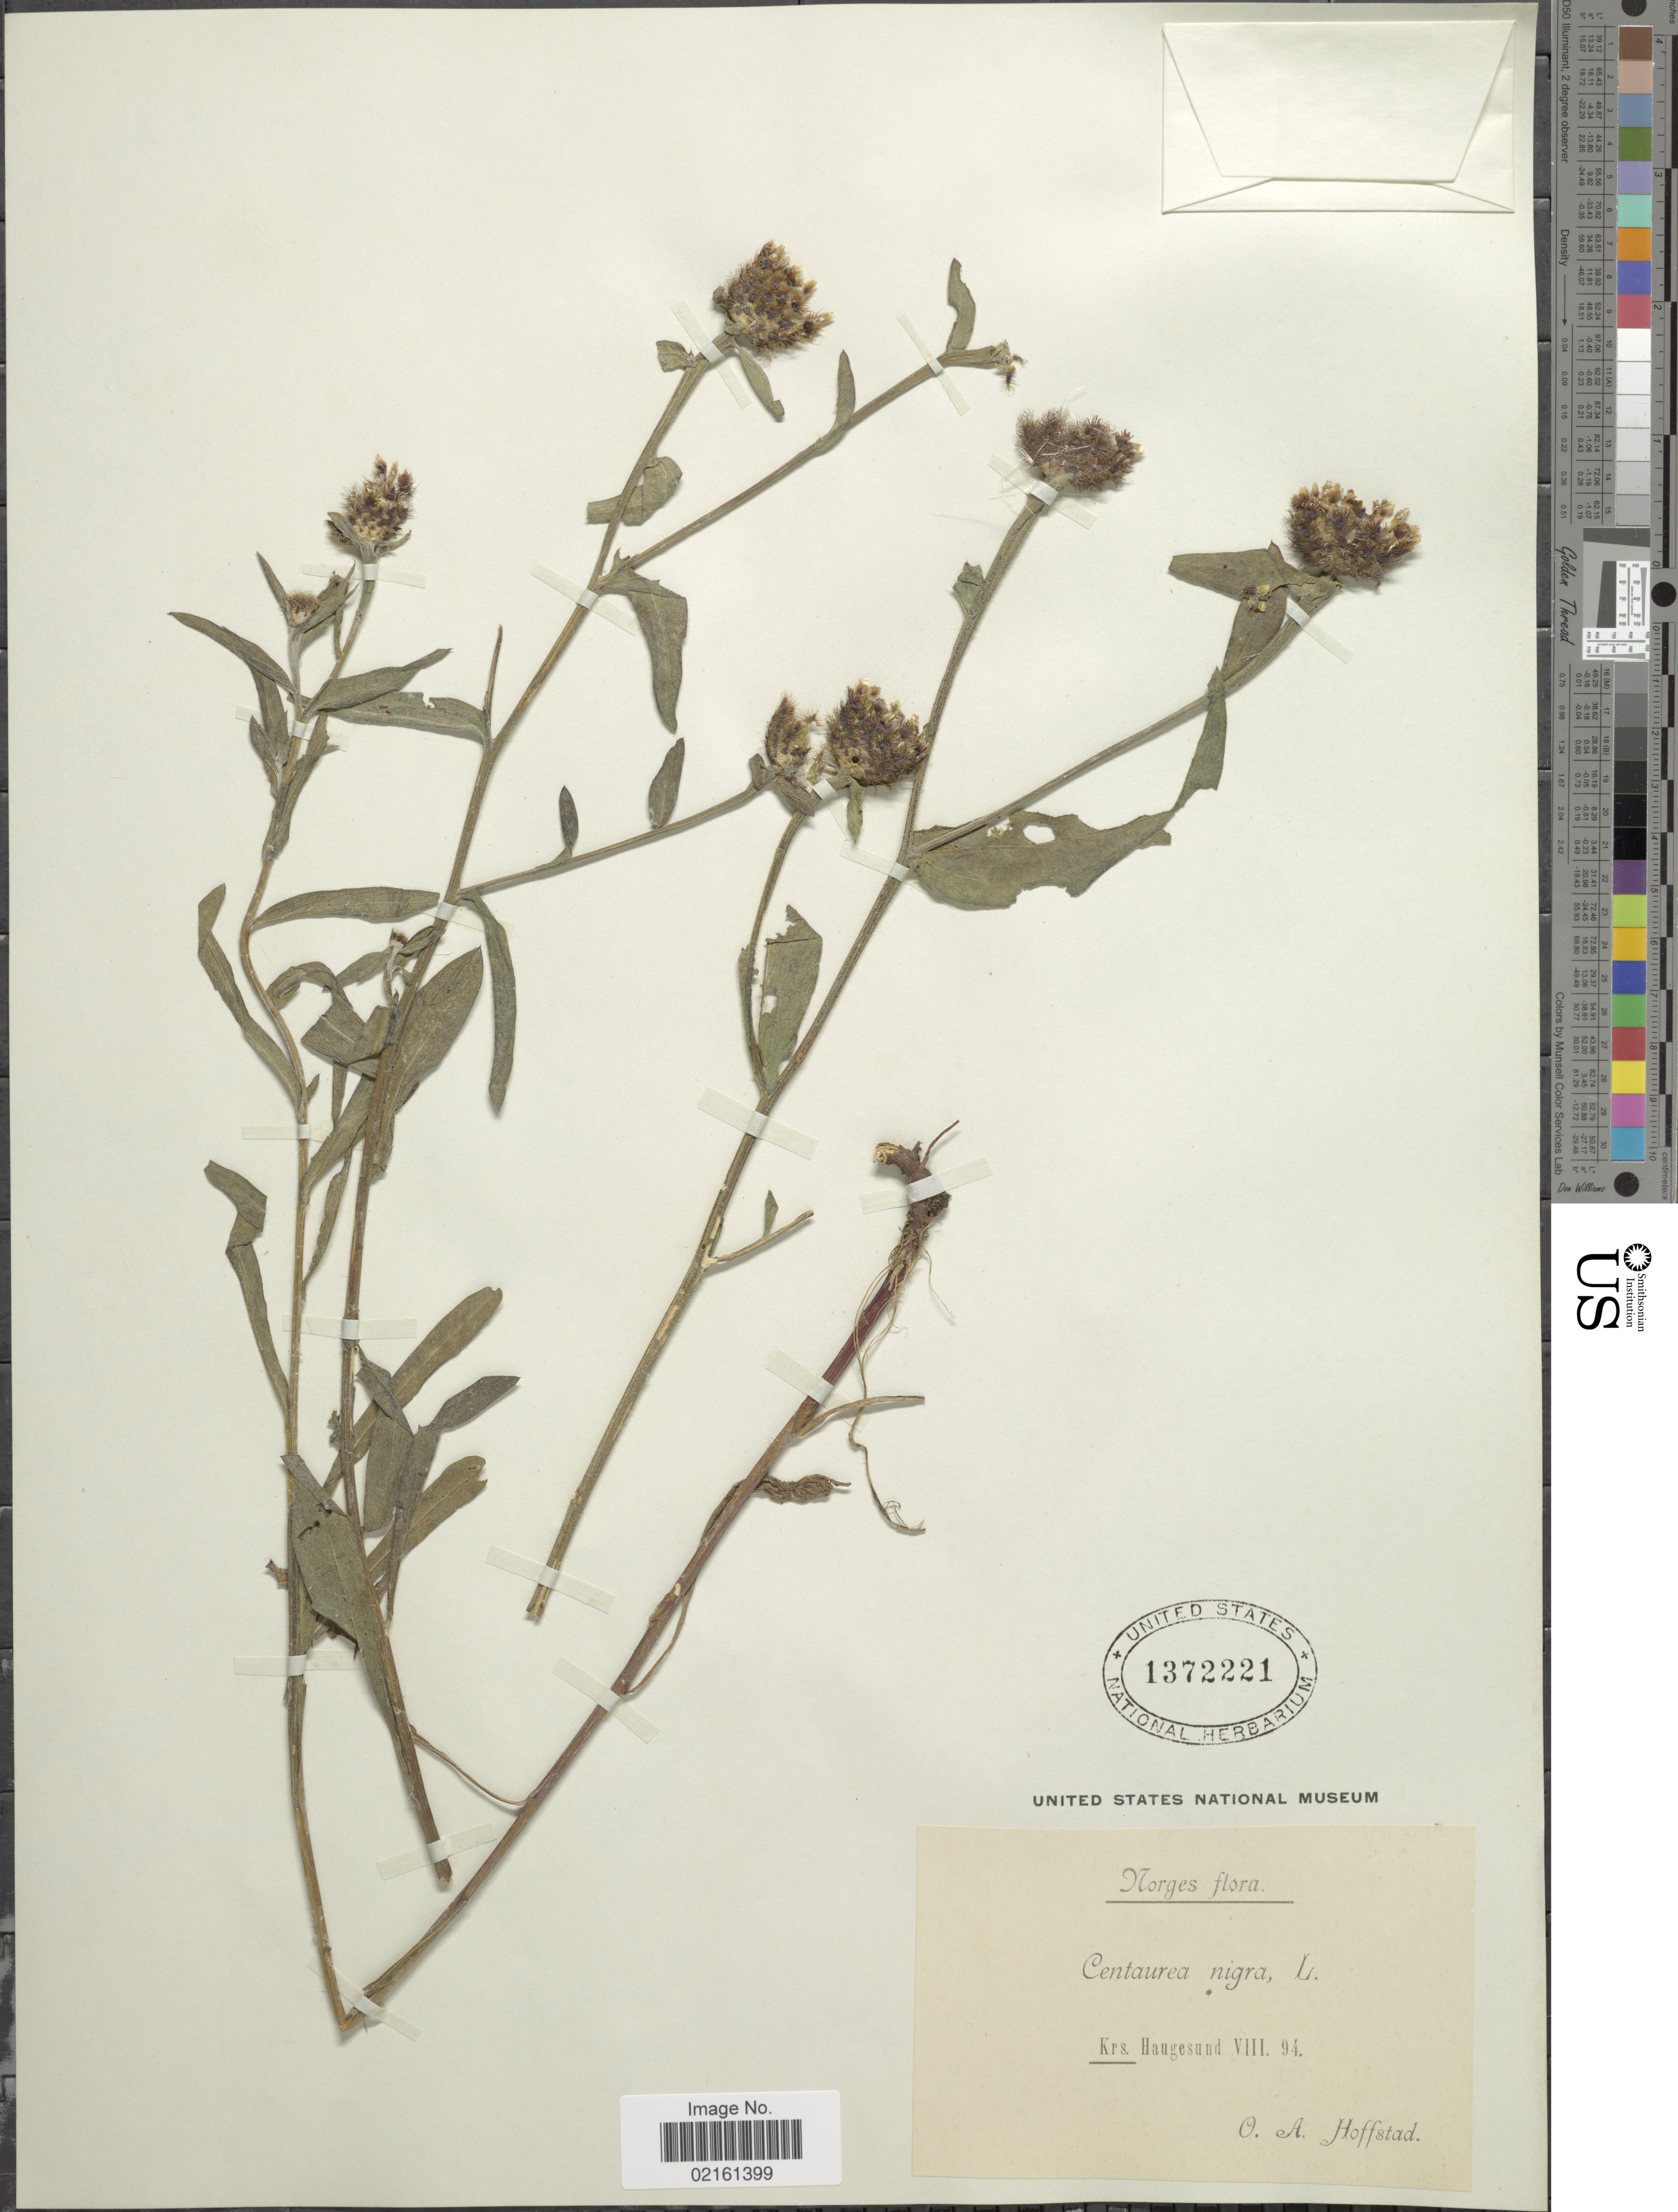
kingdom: Plantae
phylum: Tracheophyta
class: Magnoliopsida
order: Asterales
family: Asteraceae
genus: Centaurea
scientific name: Centaurea nigra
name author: L.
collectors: O. Hoffstad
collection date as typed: Transcribed d/m/y: /8/94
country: Norway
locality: Norges, Krs. Haugesund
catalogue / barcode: US 1372221